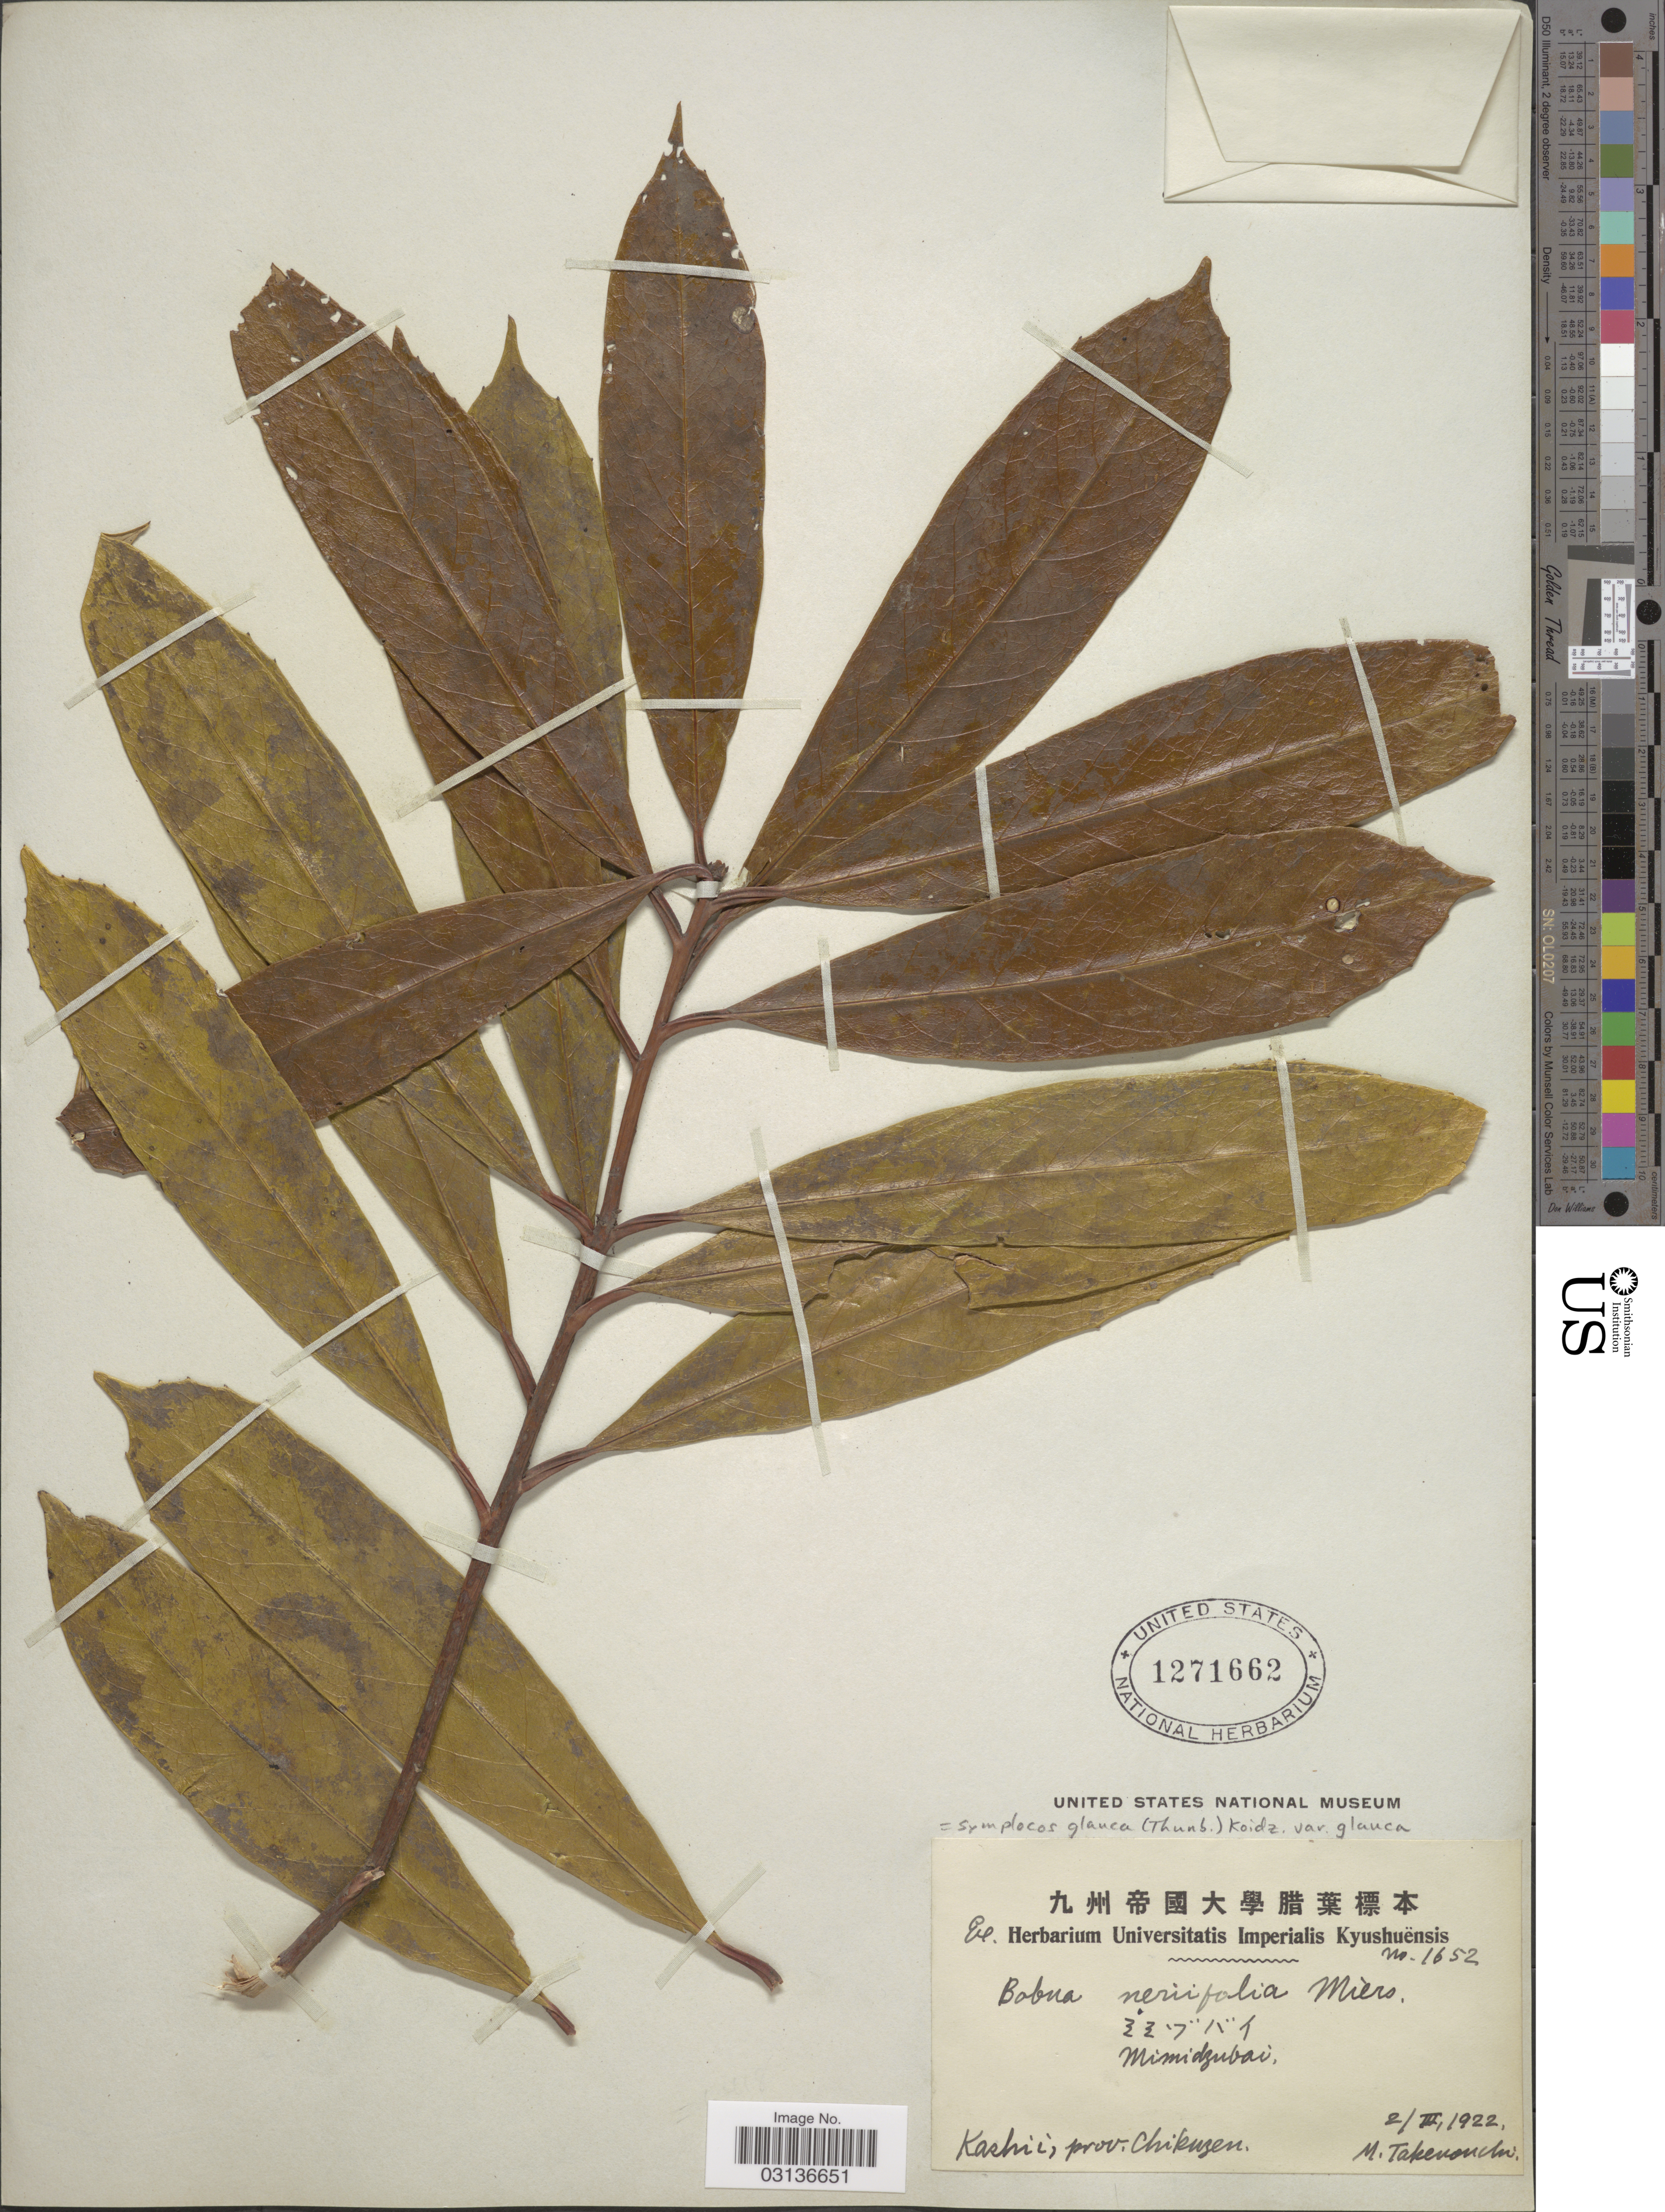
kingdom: Plantae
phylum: Tracheophyta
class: Magnoliopsida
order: Ericales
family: Symplocaceae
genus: Symplocos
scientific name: Symplocos glauca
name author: (Thunb.) Koidz.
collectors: M. Takenouchi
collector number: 1652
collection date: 1922-03-02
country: Japan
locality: Kashii, prov. Chikuzen.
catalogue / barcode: US 1271662